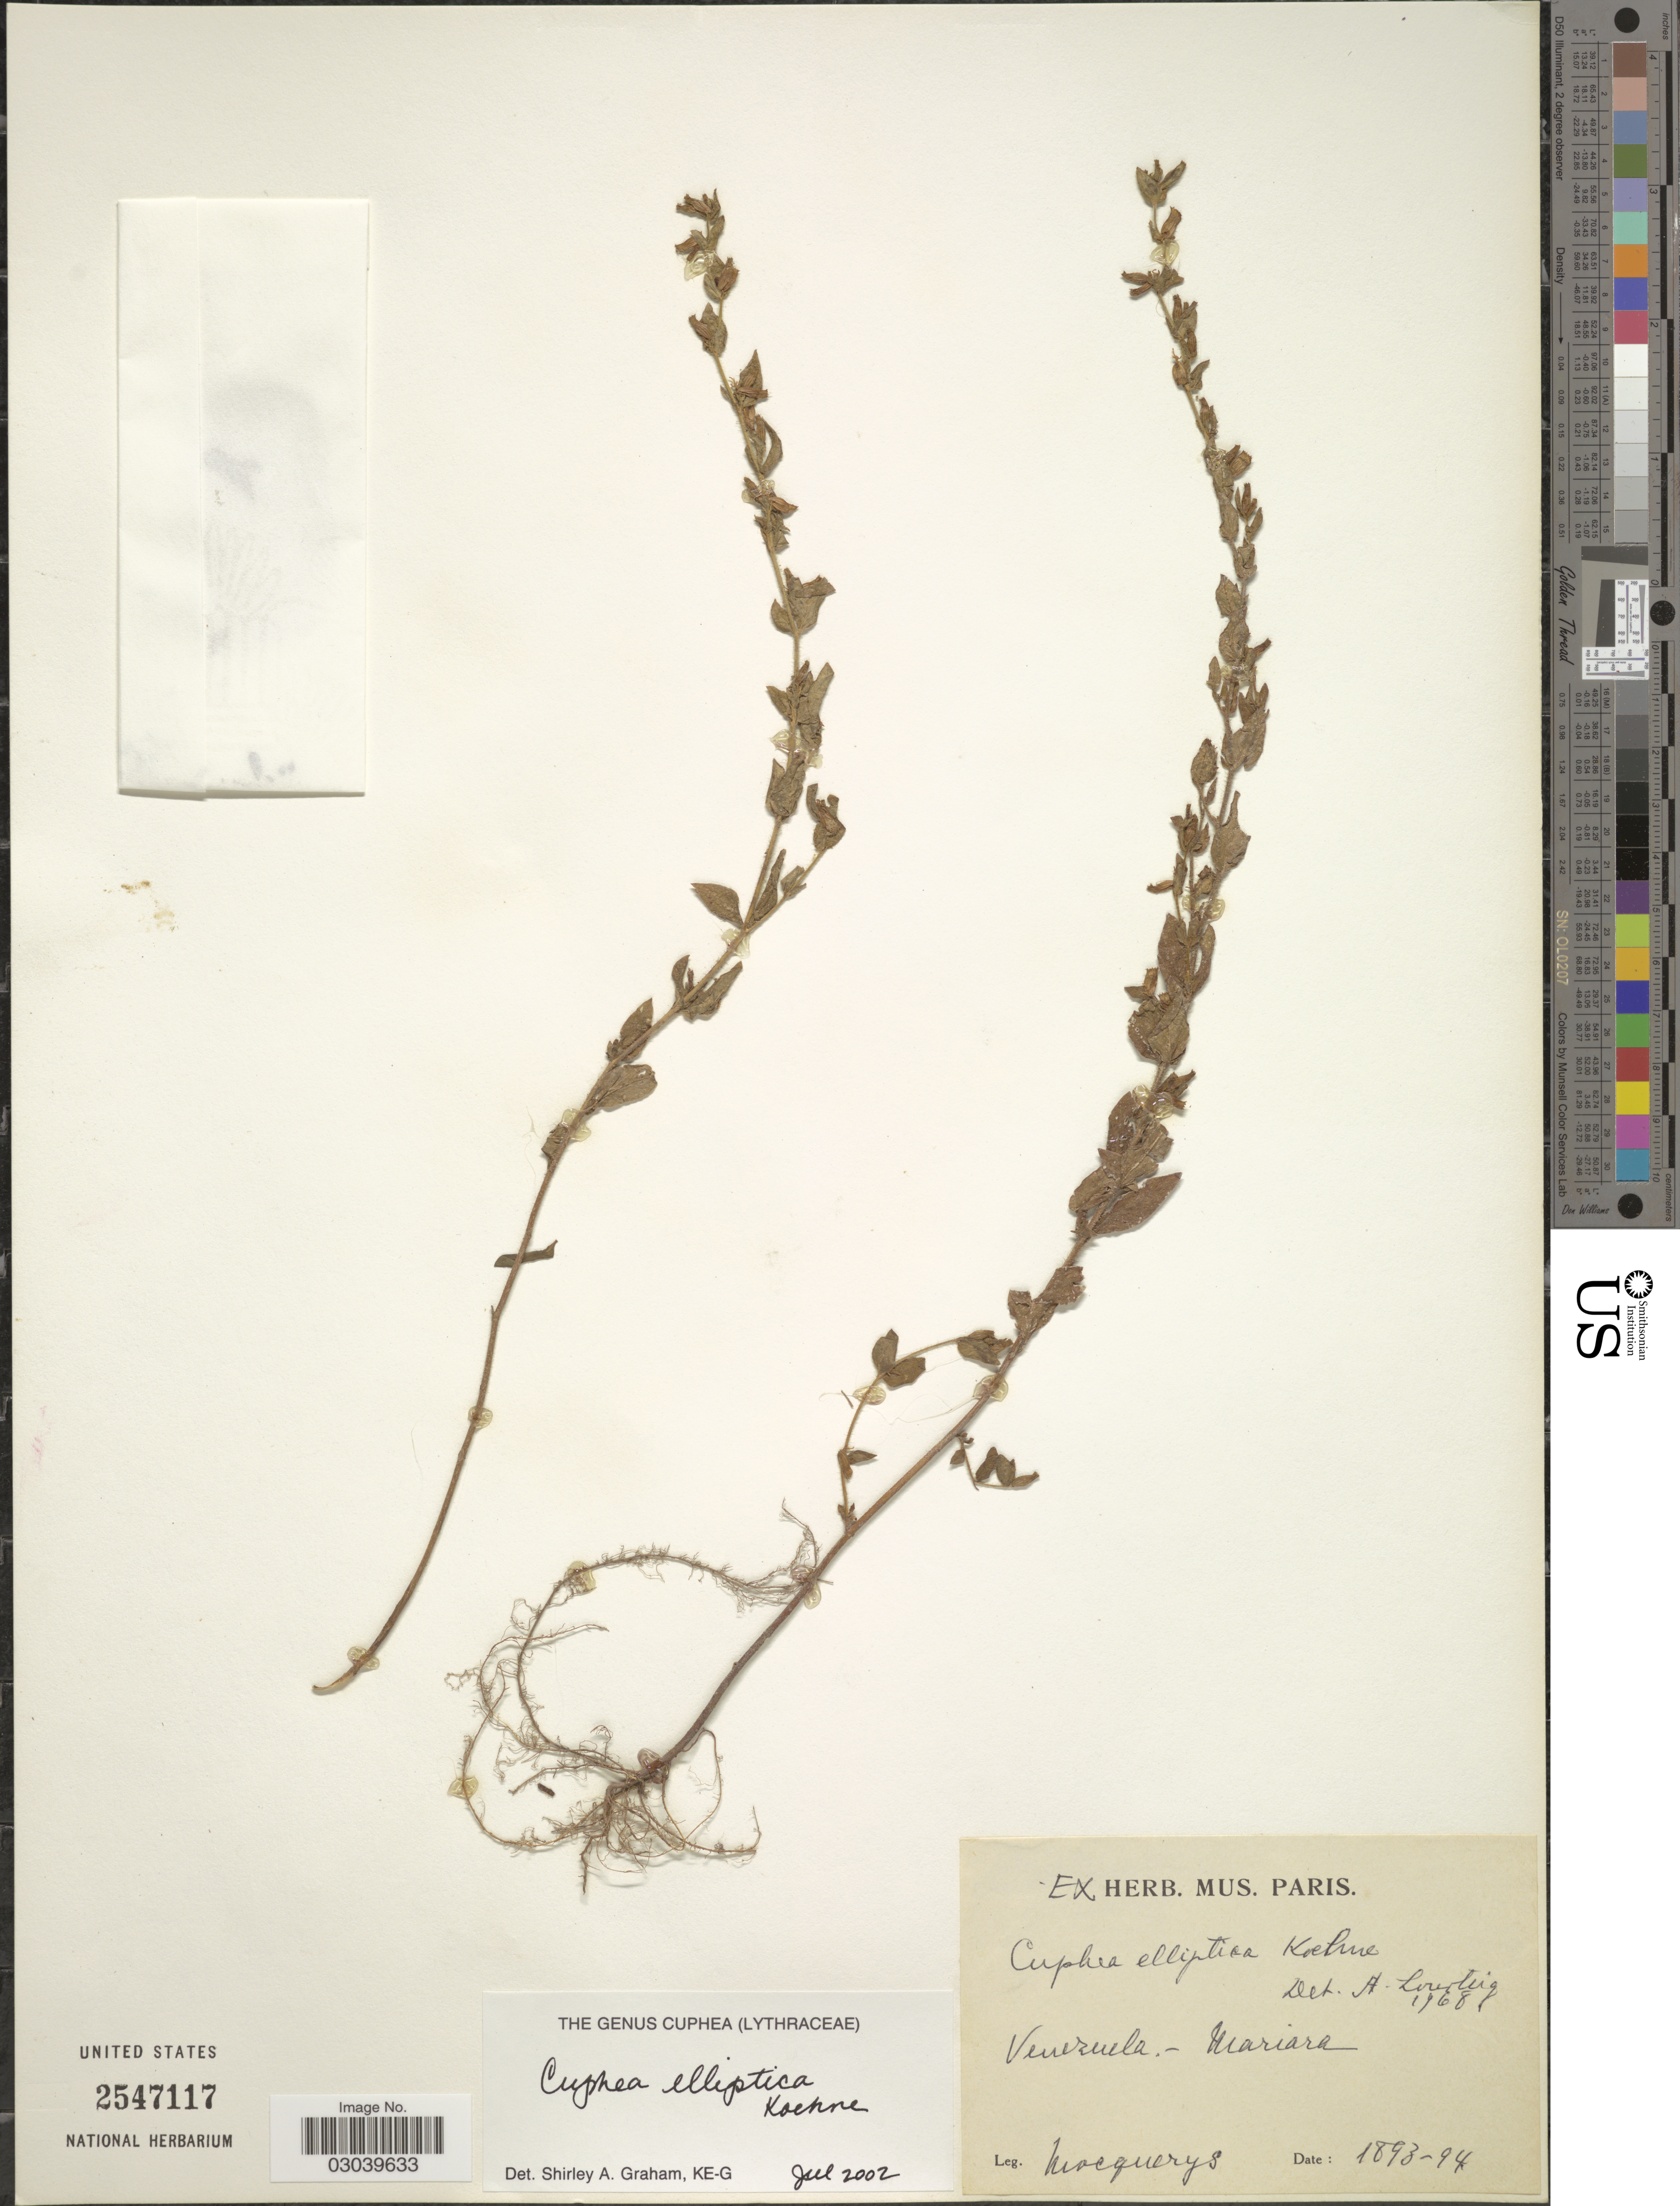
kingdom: Plantae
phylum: Tracheophyta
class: Magnoliopsida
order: Myrtales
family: Lythraceae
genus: Cuphea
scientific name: Cuphea elliptica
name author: Koehne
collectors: A. Mocquerys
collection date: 1893/1894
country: Venezuela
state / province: Carabobo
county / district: Diego Ibarra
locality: Mariara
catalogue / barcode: US 2547117